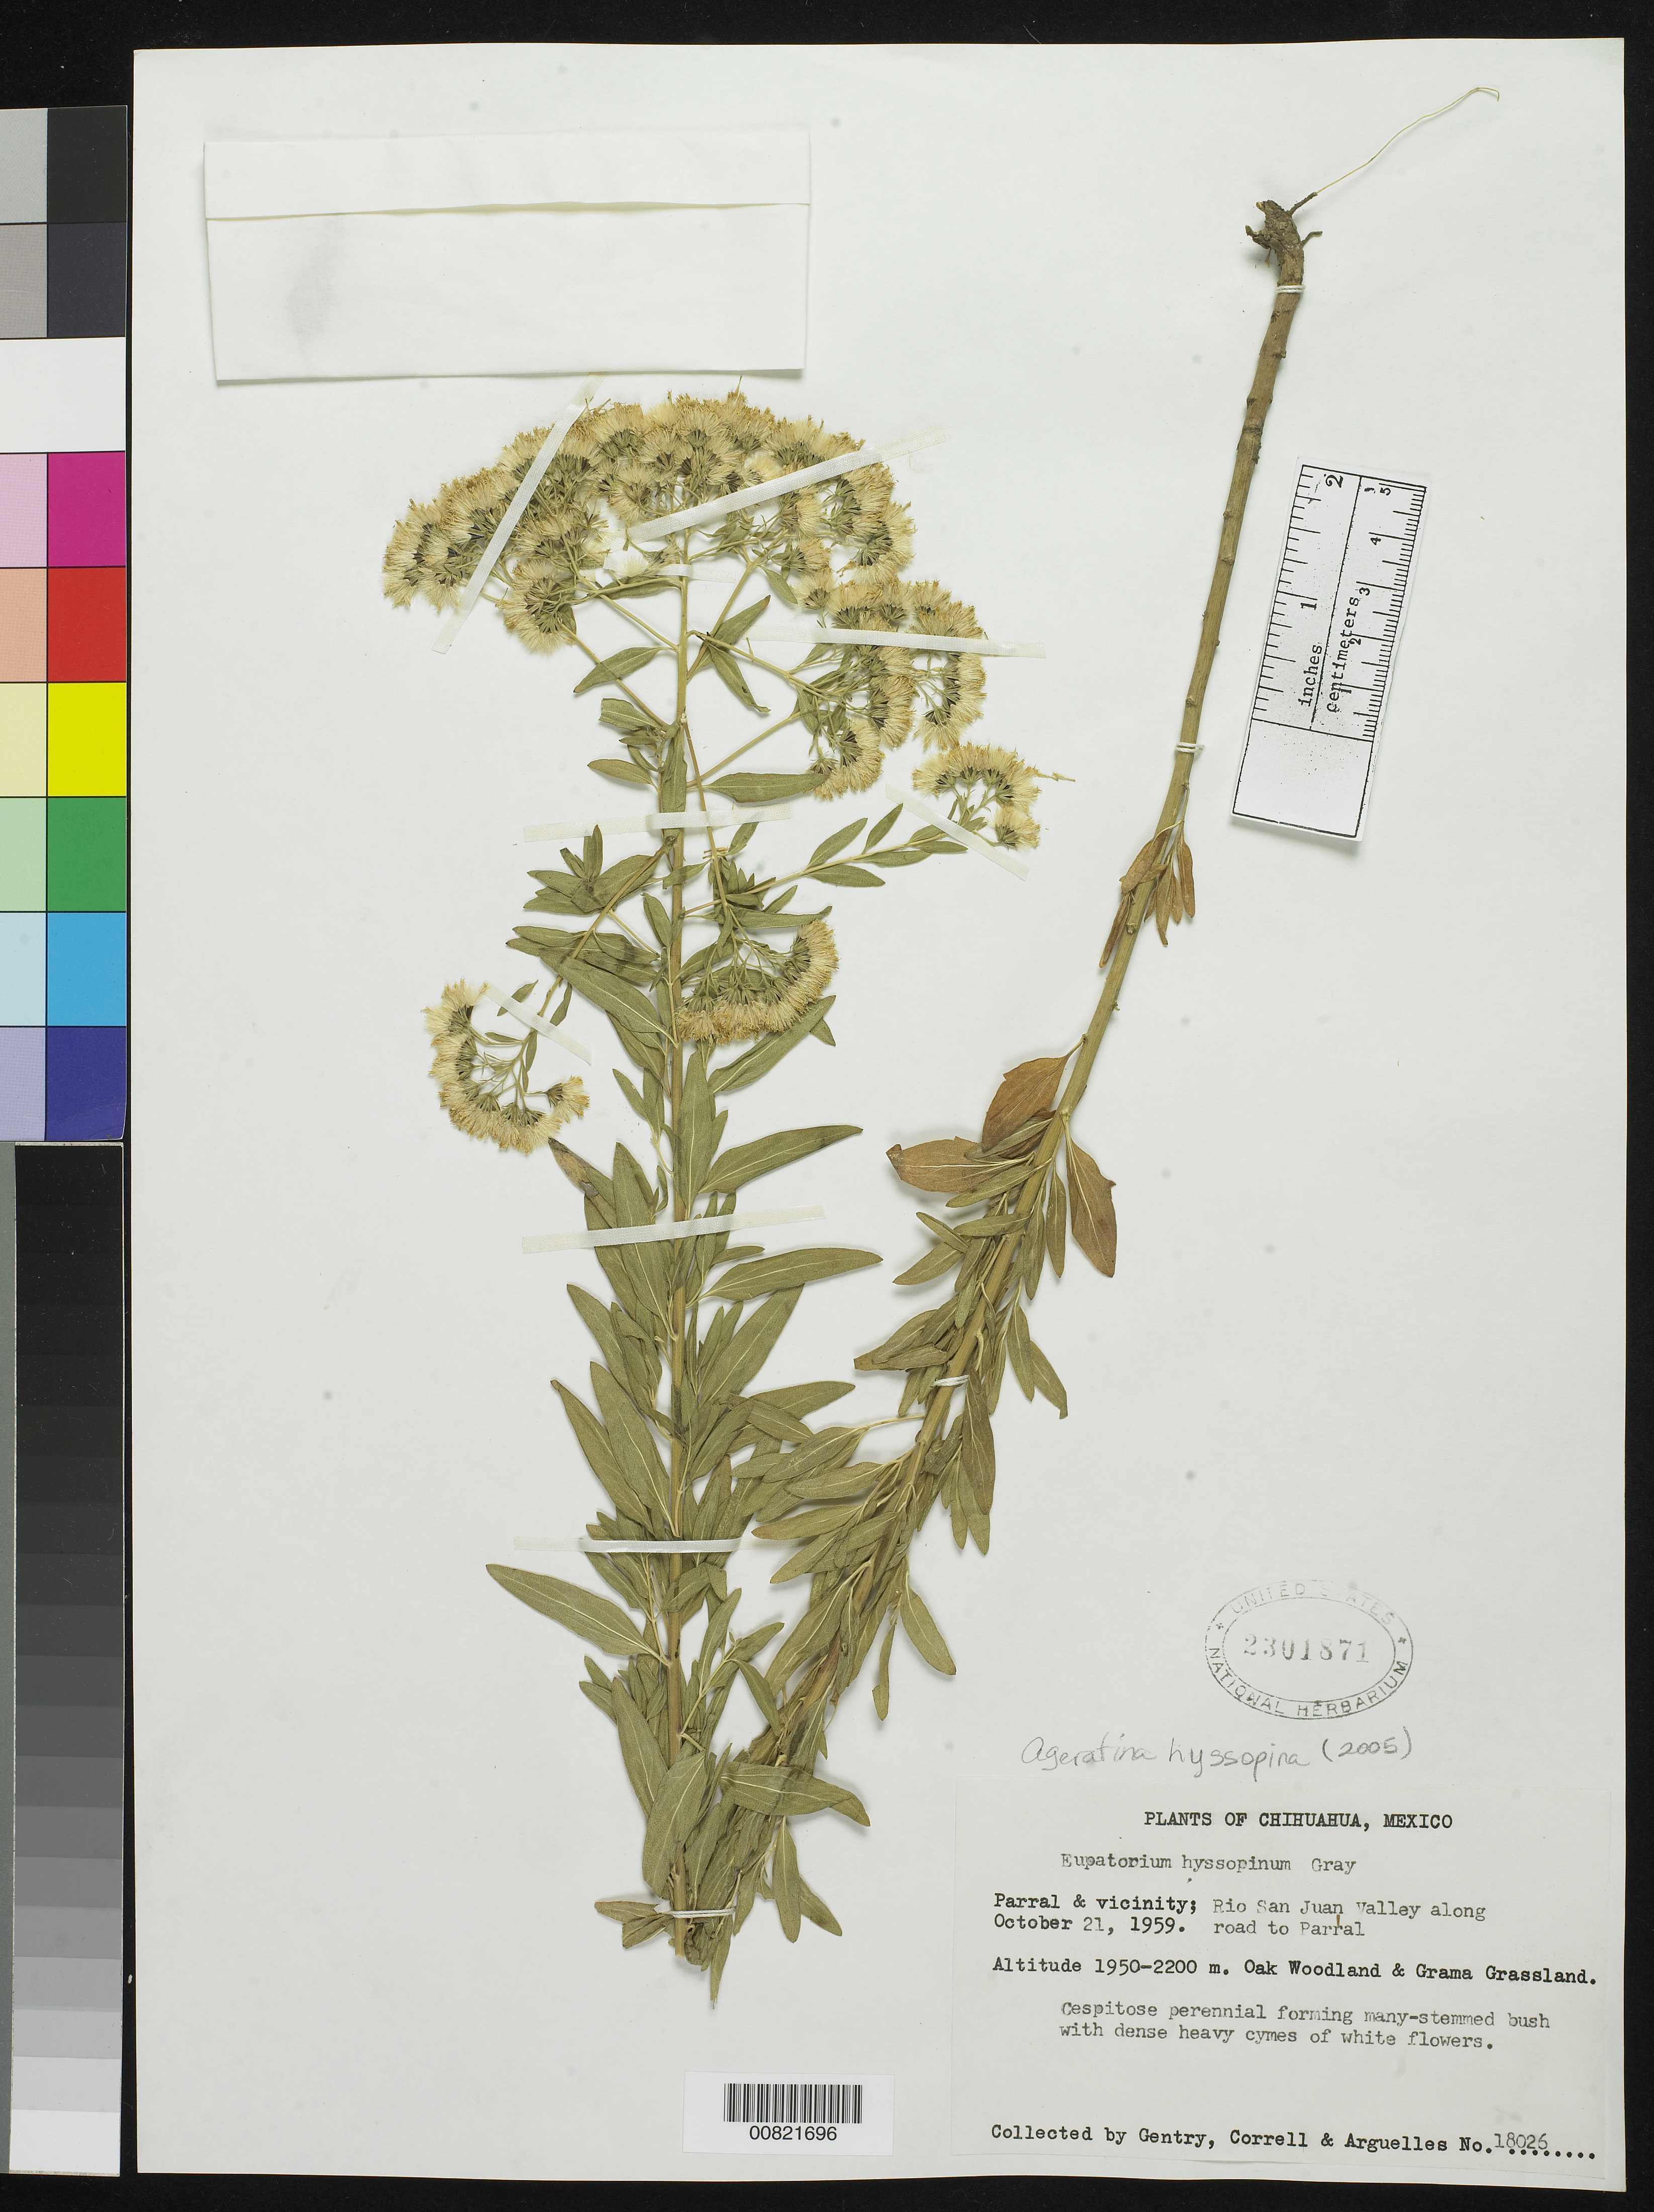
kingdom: Plantae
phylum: Tracheophyta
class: Magnoliopsida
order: Asterales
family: Asteraceae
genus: Ageratina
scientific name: Ageratina hyssopina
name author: (A. Gray) R.M. King & H. Rob.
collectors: Gentry, --, -- Correll & Arguelles, --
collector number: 18026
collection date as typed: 21 Oct 1959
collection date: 1959-10-21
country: Mexico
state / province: Chihuahua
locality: Parral & vicinity; Valley along Rio San Juan.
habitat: Oak Woodland & Grama Grassland.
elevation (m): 2200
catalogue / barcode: US 2301871